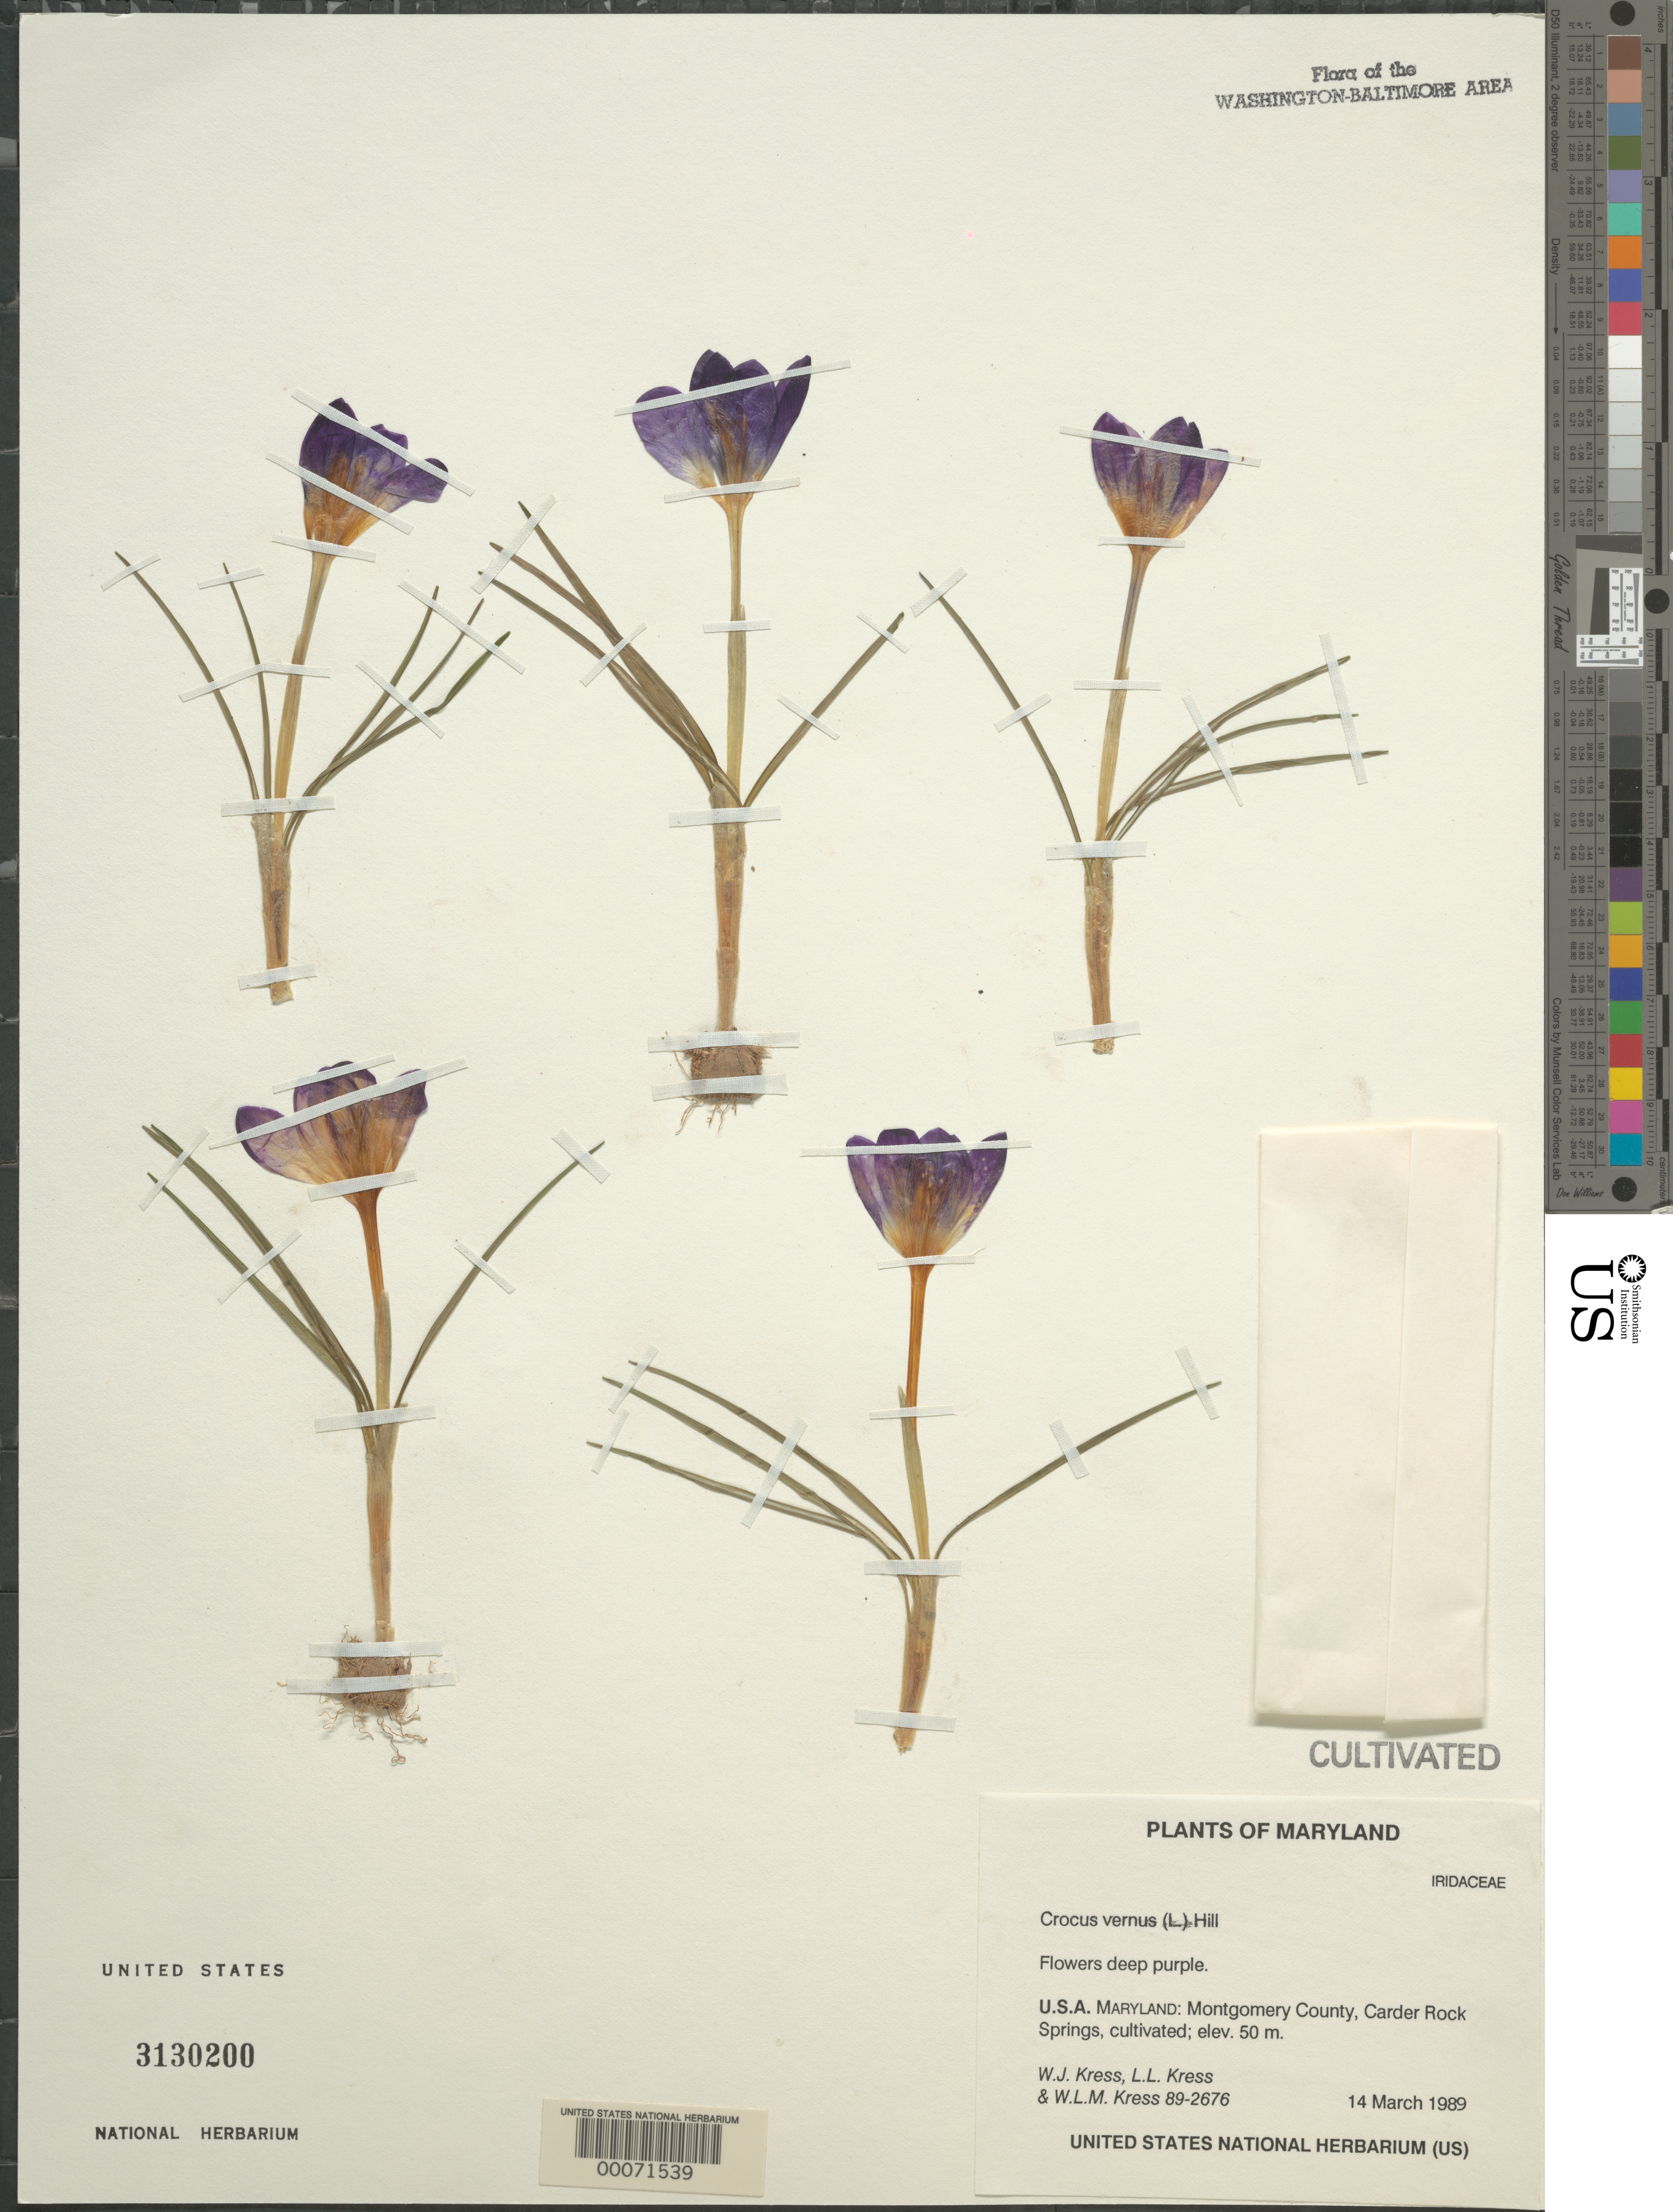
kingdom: Plantae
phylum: Tracheophyta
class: Liliopsida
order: Asparagales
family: Iridaceae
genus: Crocus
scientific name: Crocus vernus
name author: Hill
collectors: W. J. Kress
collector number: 89-2676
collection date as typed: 14 Mar 1989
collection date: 1989-03-14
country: United States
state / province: Maryland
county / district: Montgomery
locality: Carder Rock Springs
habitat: Cultivated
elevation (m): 50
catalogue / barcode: US 3130200